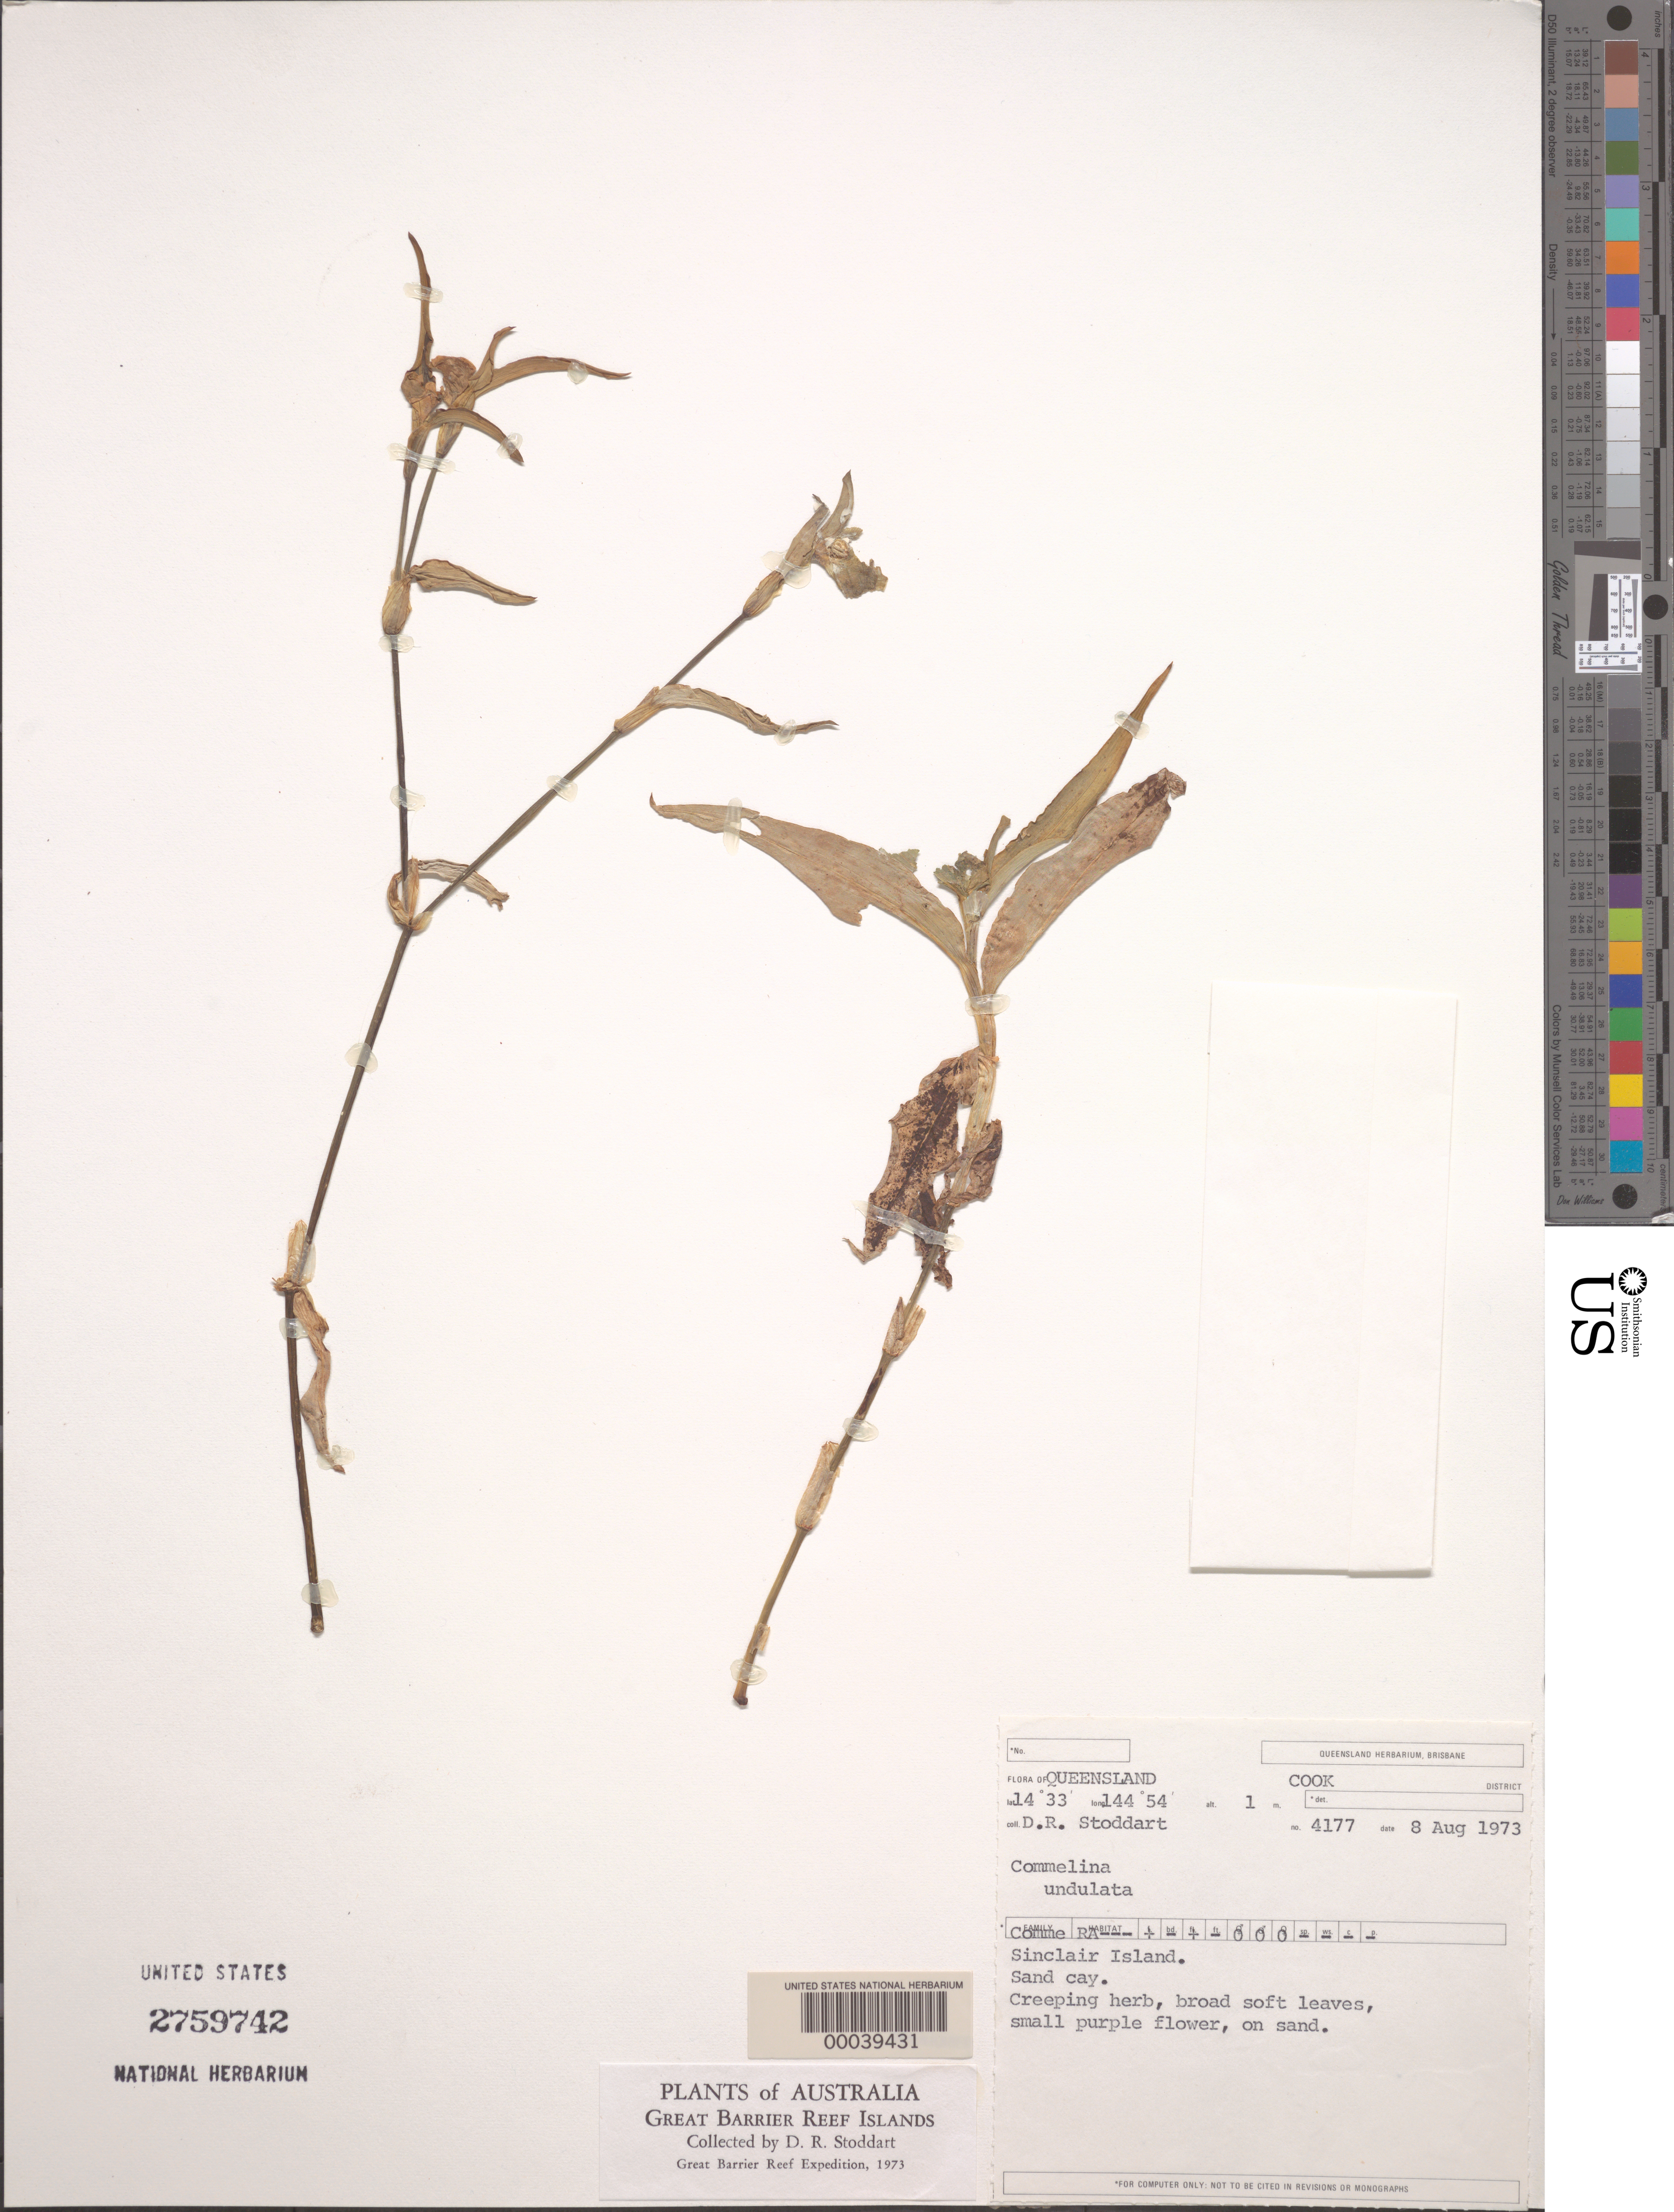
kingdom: Plantae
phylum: Tracheophyta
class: Liliopsida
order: Commelinales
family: Commelinaceae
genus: Commelina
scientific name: Commelina sp.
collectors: D. R. Stoddart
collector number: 4177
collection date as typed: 08 Aug 1973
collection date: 1973-08-08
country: Australia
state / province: Queensland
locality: Sinclair island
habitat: Sand cay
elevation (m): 1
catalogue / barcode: US 2759742